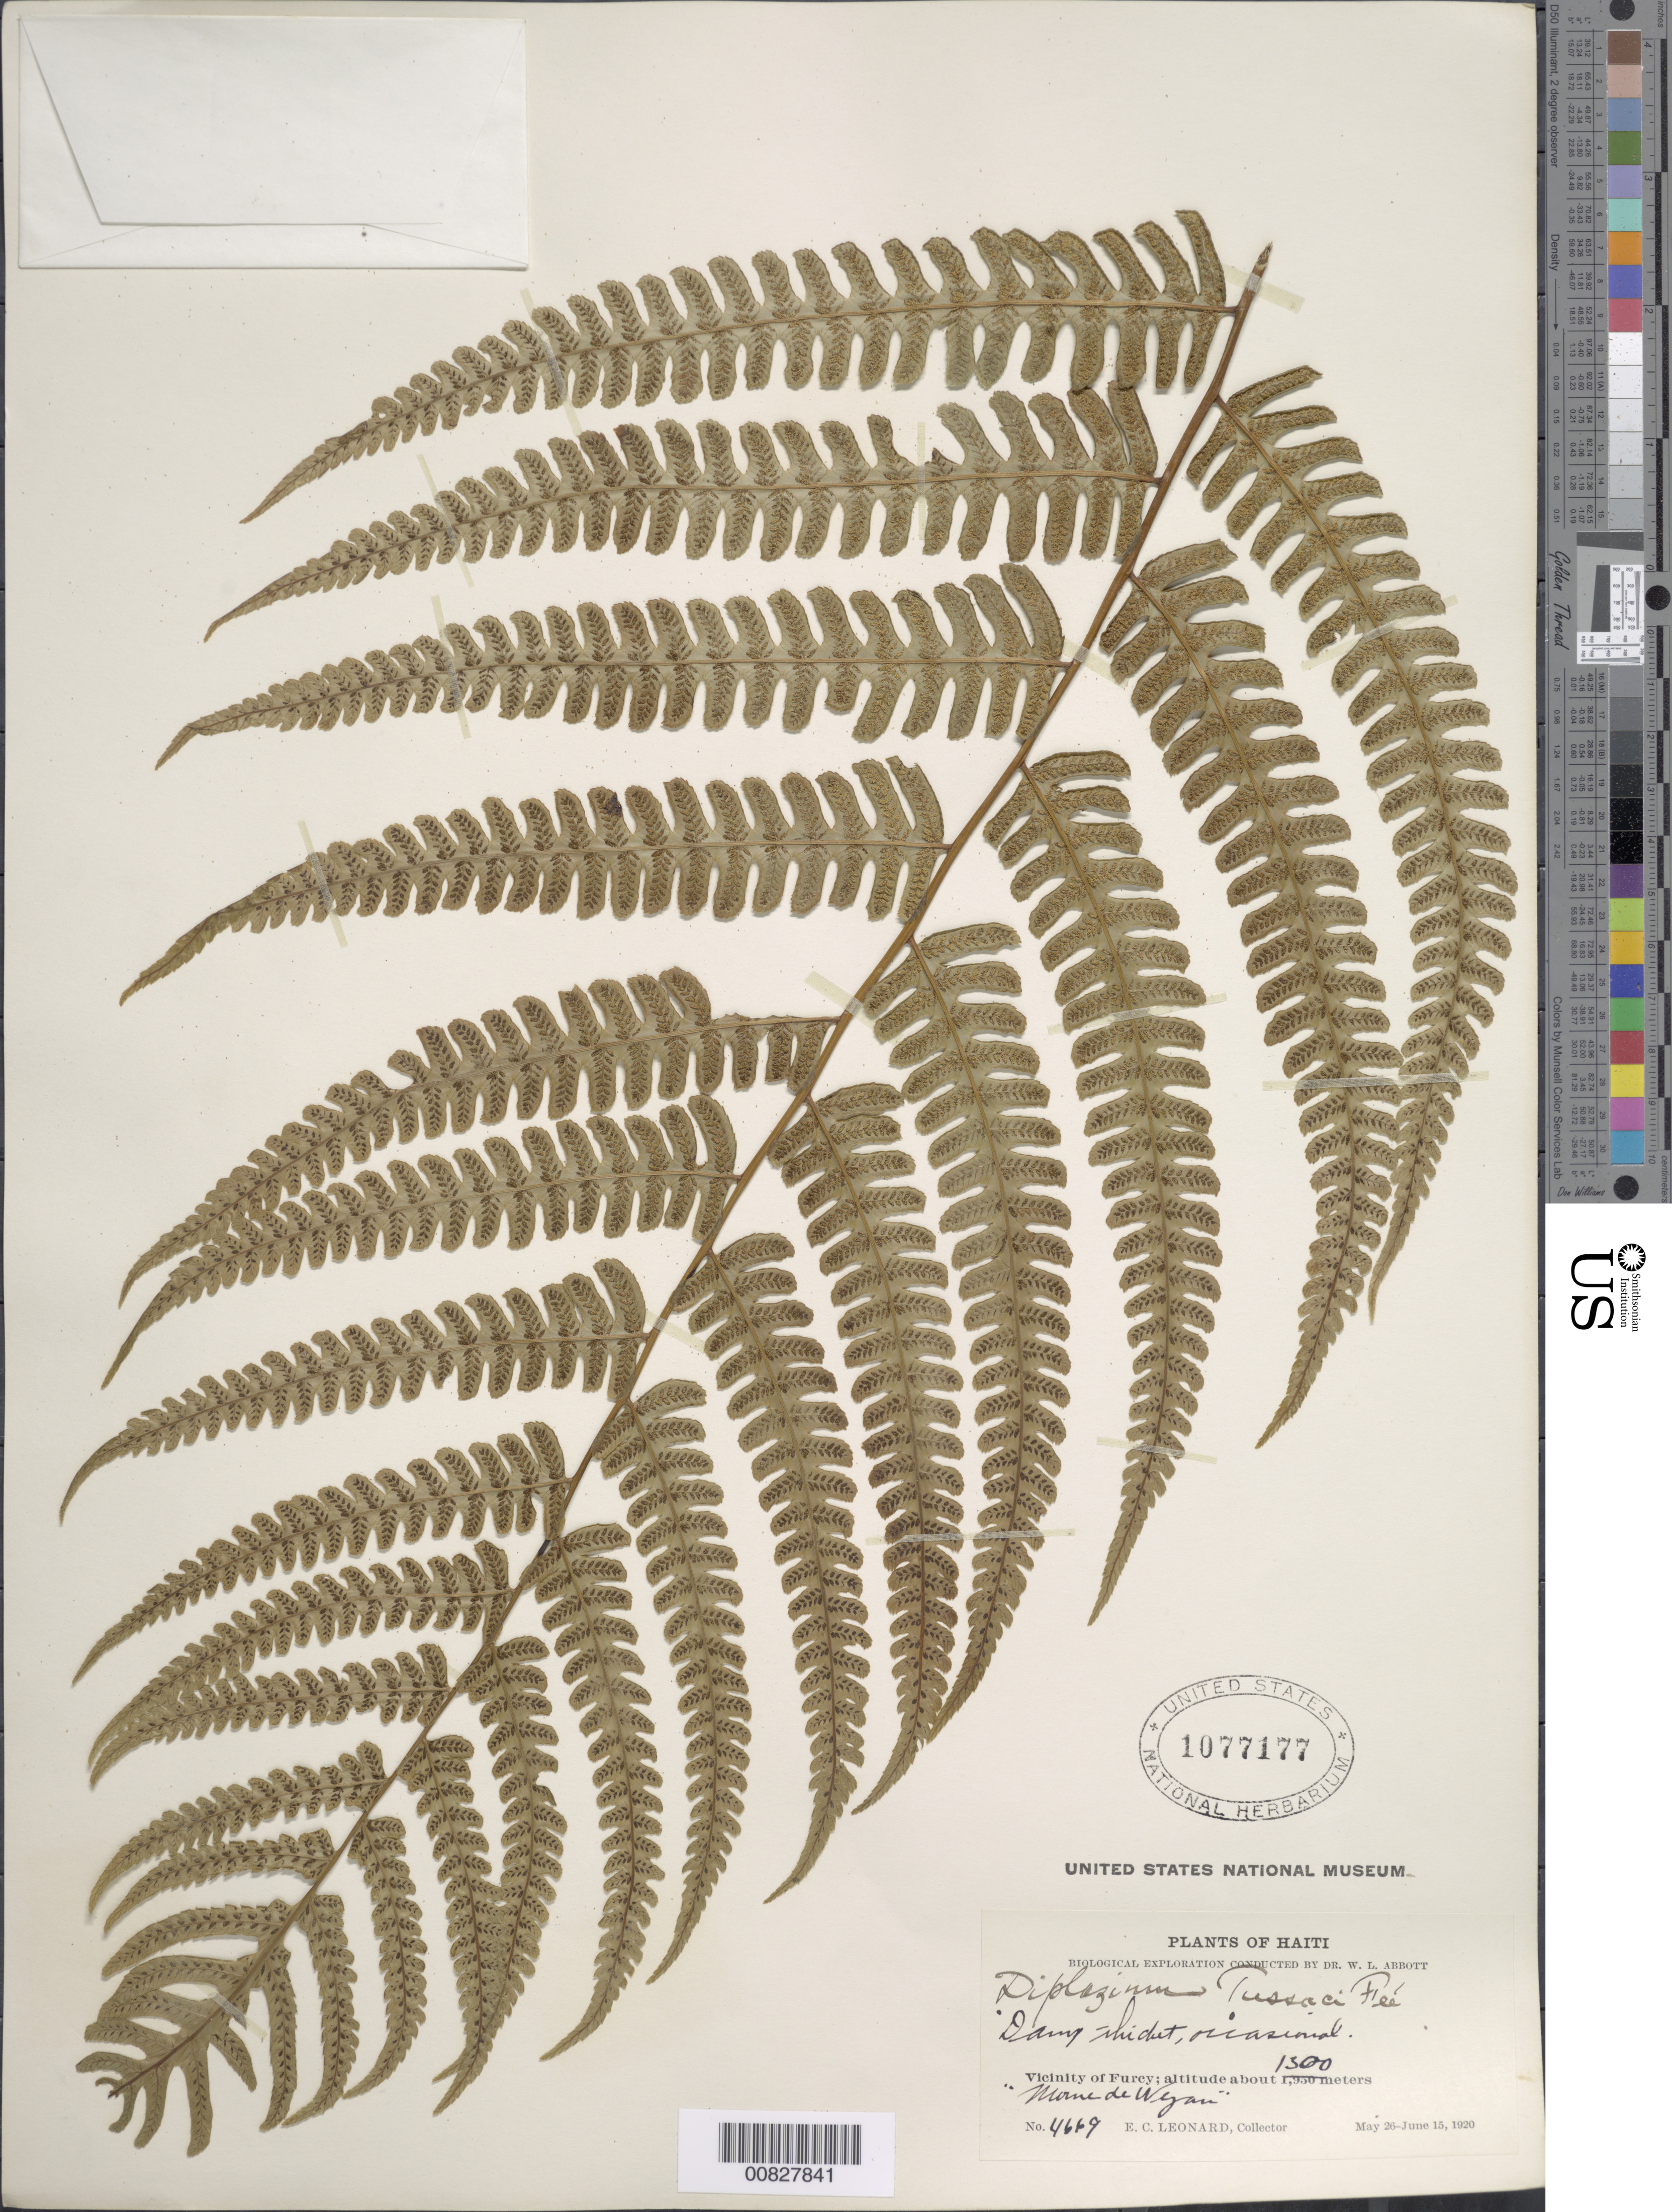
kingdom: Plantae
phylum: Tracheophyta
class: Polypodiopsida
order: Polypodiales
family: Athyriaceae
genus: Diplazium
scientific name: Diplazium tussacii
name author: Fée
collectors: E. C. Leonard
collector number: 4669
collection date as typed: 26 May 1920 to 15 Jun 1920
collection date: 1920-05-26/1920-06-15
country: Haiti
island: Hispaniola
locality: Furcy vicinity, Morne de Weyan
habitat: Damp thicket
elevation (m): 1300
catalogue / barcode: US 1077177